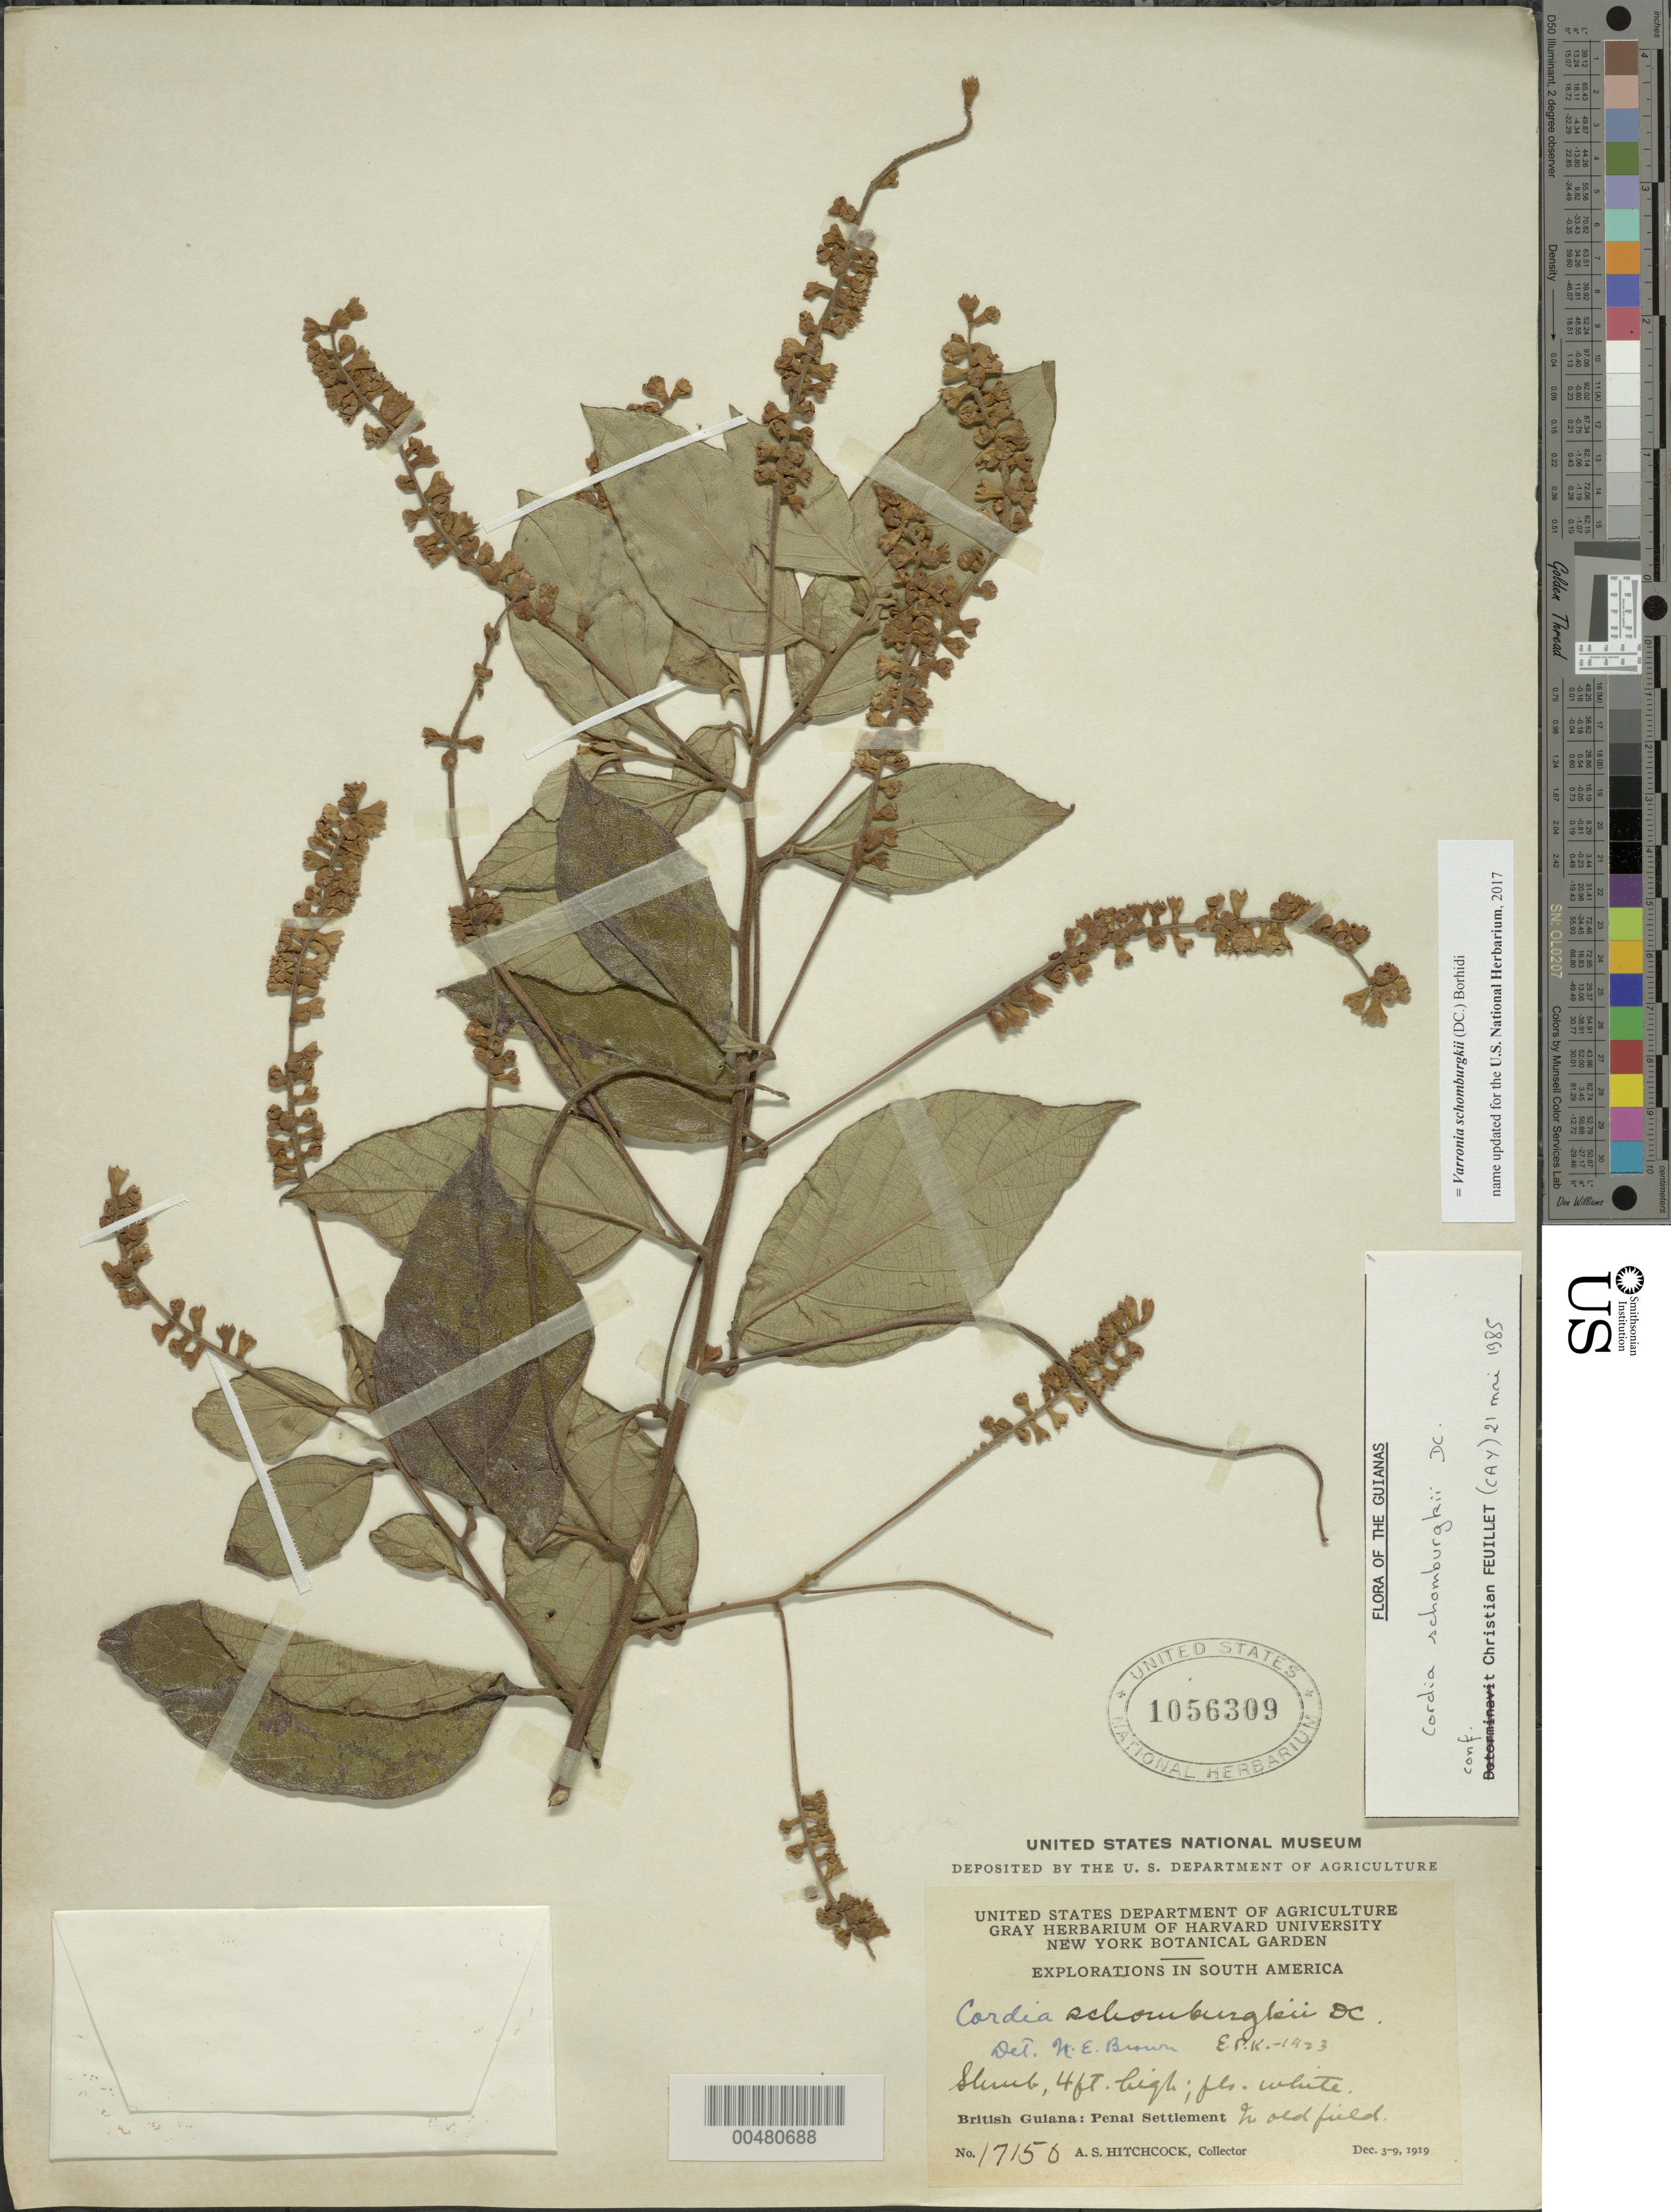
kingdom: Plantae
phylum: Tracheophyta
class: Magnoliopsida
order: Boraginales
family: Cordiaceae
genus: Varronia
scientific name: Varronia schomburgkii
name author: (DC.) Borhidi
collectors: A. S. Hitchcock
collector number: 17150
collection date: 1919-12-03/1919-12-09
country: Guyana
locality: British Guyana, Penal Settlement.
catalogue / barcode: US 1056309